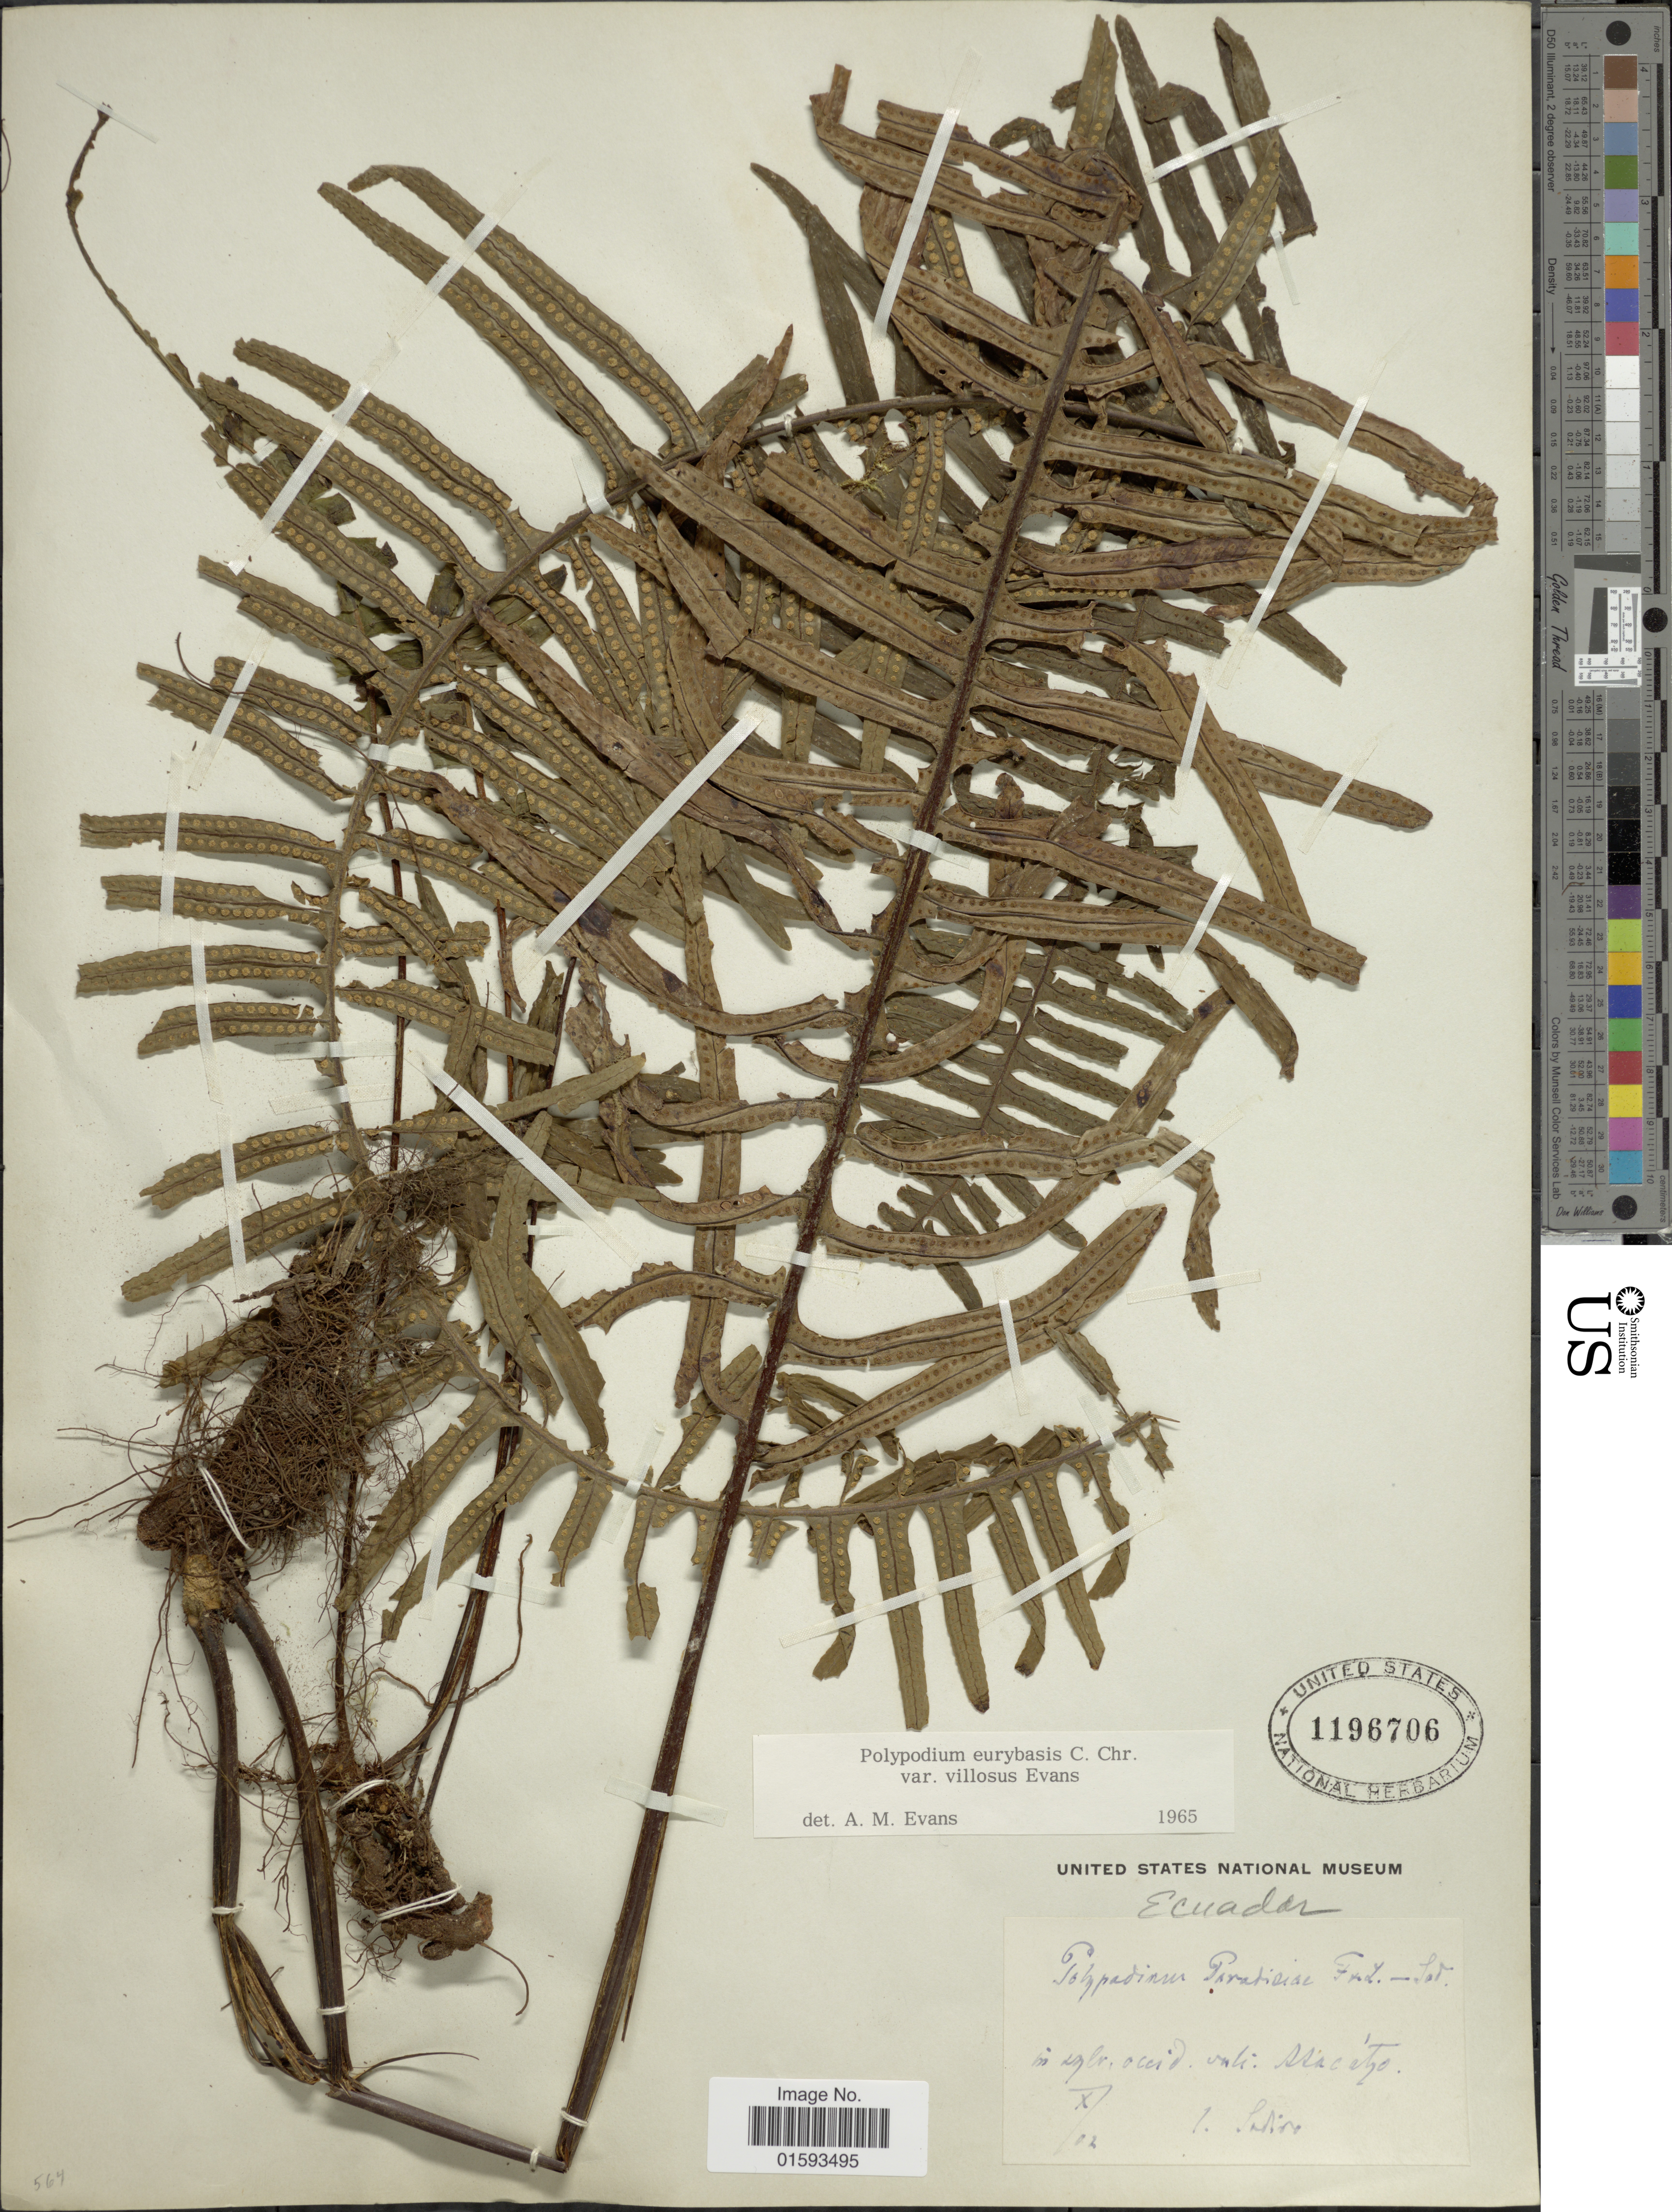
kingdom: Plantae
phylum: Tracheophyta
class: Polypodiopsida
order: Polypodiales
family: Polypodiaceae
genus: Pecluma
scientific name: Pecluma eurybasis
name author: (C. Chr.) M.G. Price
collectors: Sodiro, --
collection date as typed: Transcribed d/m/y: /10/2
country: Ecuador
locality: In sylv occid. vali: Macato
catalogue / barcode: US 1196706